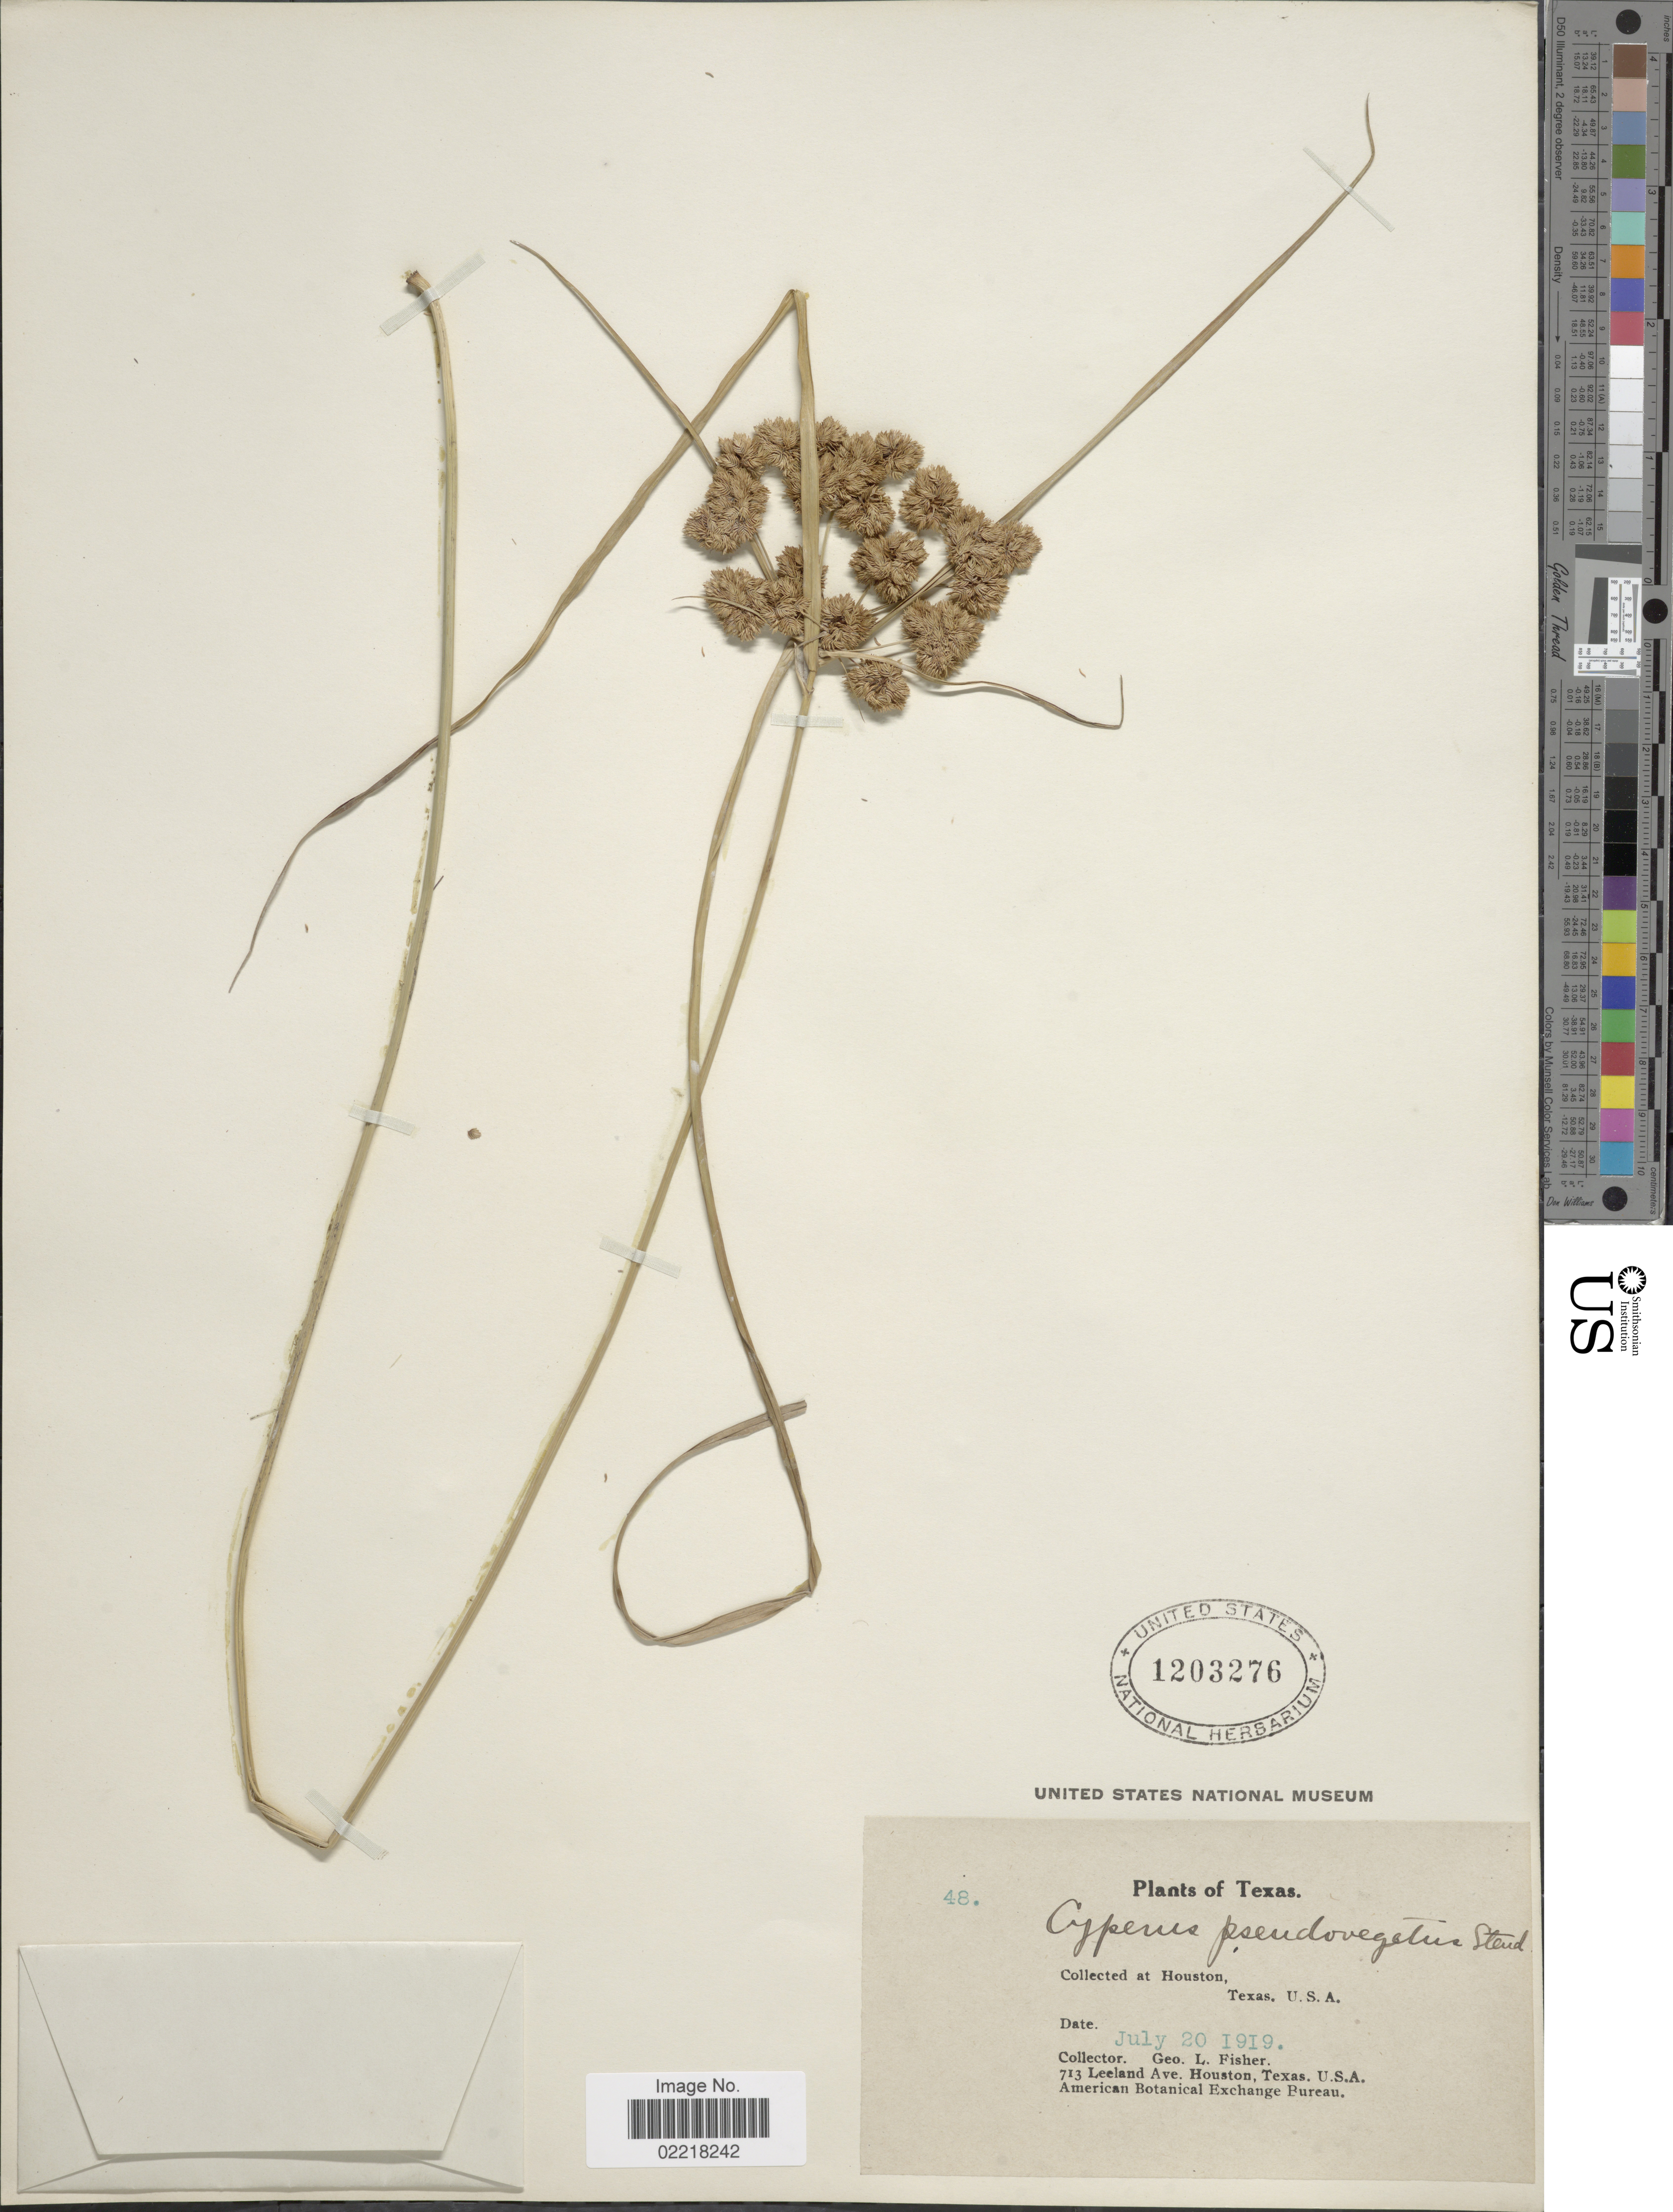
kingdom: Plantae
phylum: Tracheophyta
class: Liliopsida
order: Poales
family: Cyperaceae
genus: Cyperus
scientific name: Cyperus pseudovegetus Steud.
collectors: G. L. Fisher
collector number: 48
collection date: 1919-07-20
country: United States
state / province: Texas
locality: Houston, U.S.A.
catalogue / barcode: US 1203276